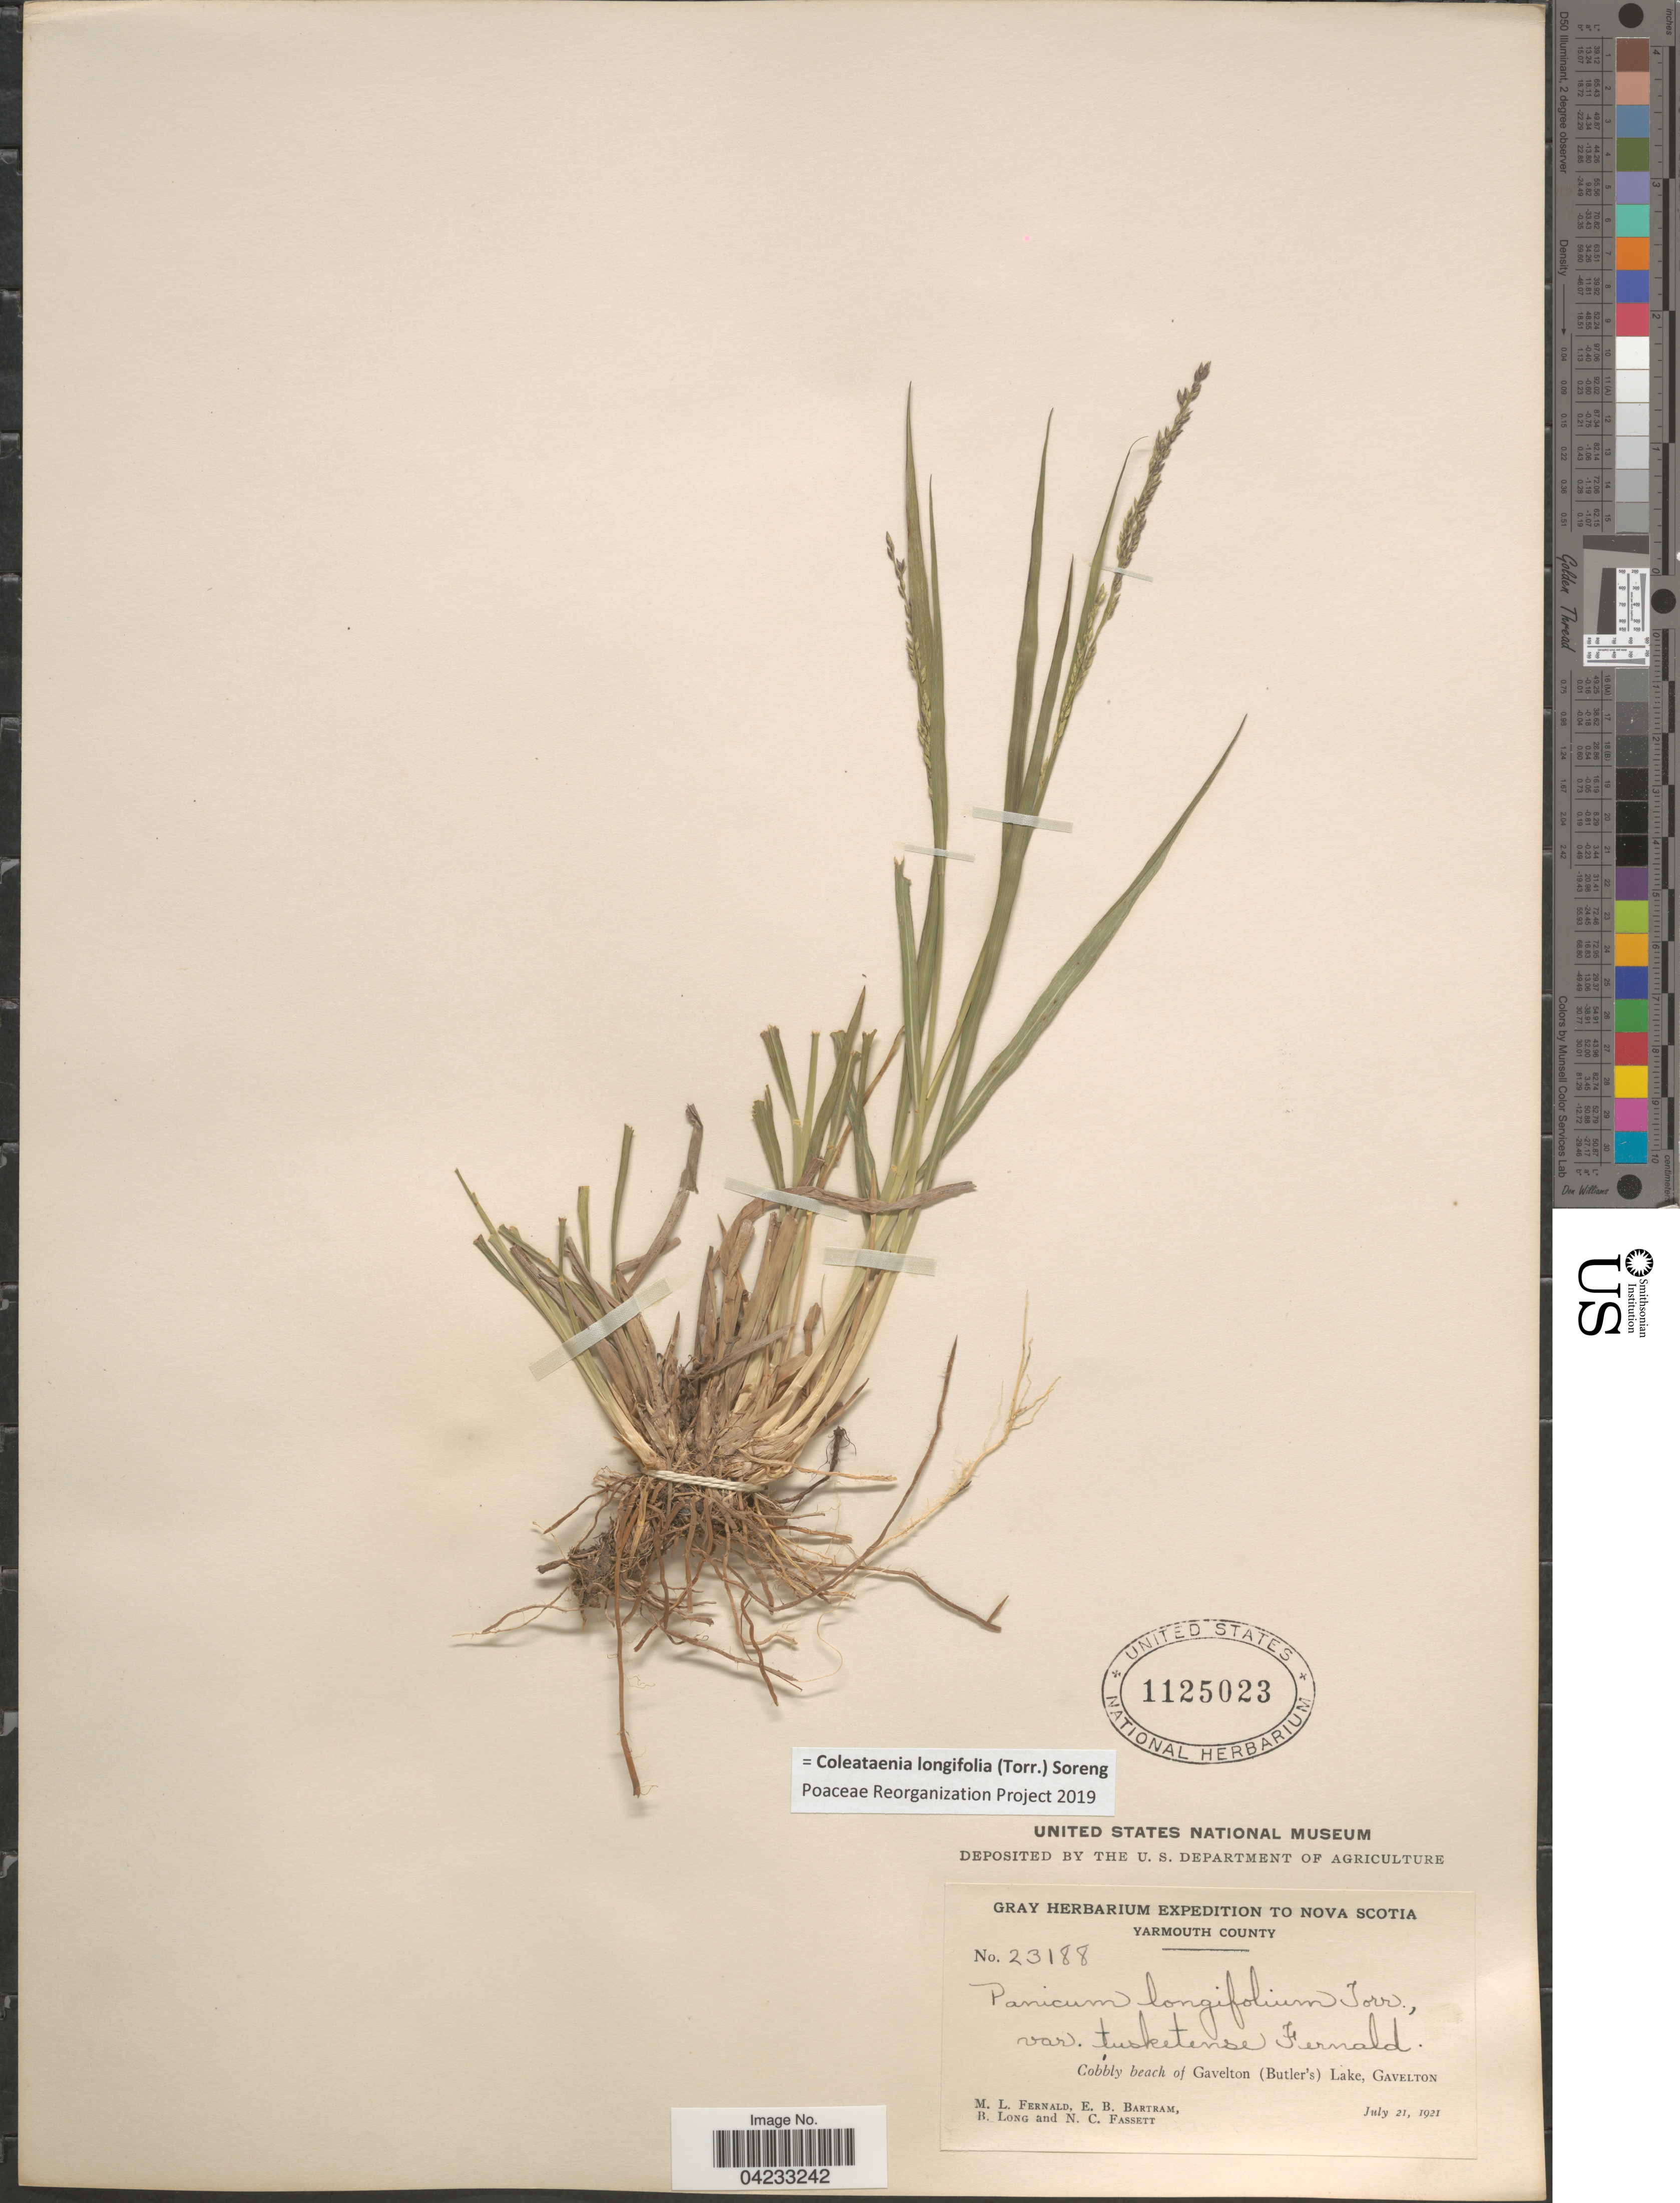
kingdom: Plantae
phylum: Tracheophyta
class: Liliopsida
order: Poales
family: Poaceae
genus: Coleataenia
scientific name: Coleataenia longifolia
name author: (Torr.) Soreng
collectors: M. L. Fernald, E. B. Bartram, B. Long & N. C. Fassett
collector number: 23188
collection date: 1921-07-21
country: Canada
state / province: Nova Scotia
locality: Gray Herbarium Expedition to Nova Scotia. Yarmouth County. Cobbly beach of Gavelton (Butler's) Lake, Gavelton.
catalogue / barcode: US 1125023